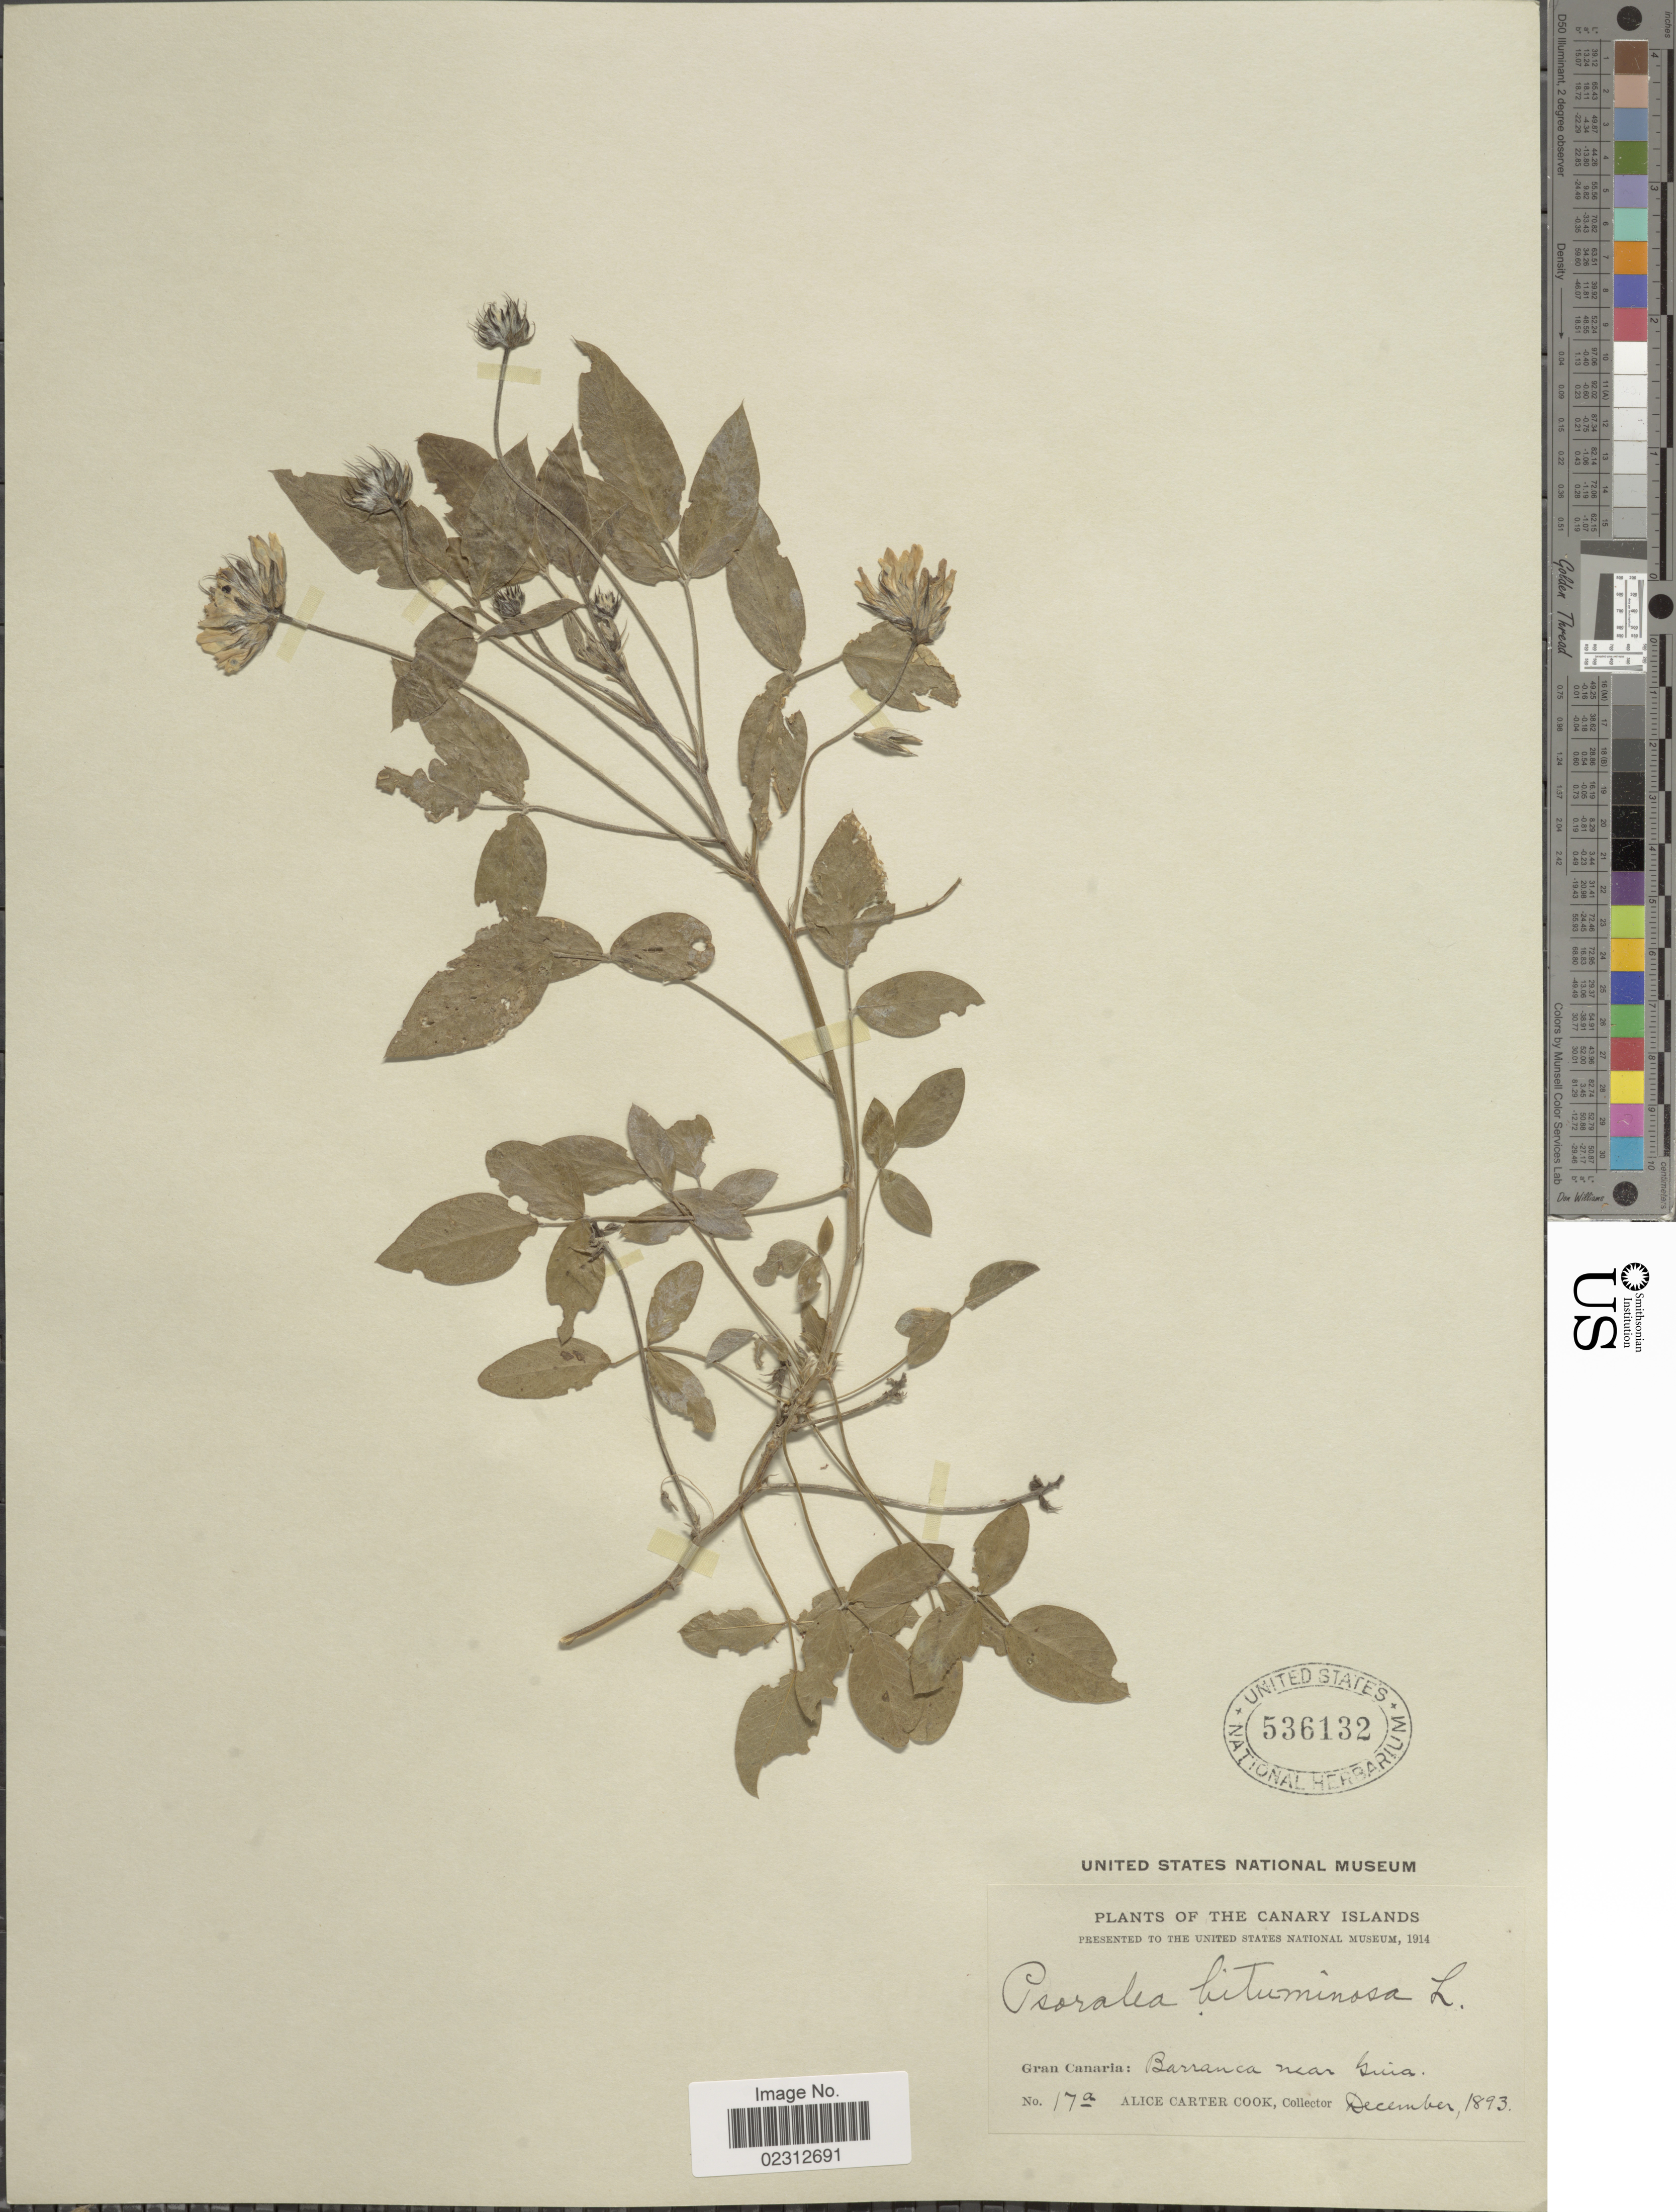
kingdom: Plantae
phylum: Tracheophyta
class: Magnoliopsida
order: Fabales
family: Fabaceae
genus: Bituminaria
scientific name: Bituminaria bituminosa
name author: (L.) C.H. Stirt.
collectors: Alice C. Cook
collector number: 17a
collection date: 1893-12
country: Spain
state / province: Canarias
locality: Canary Islands, Gran Canaria: Barranca near Guia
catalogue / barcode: US 536132